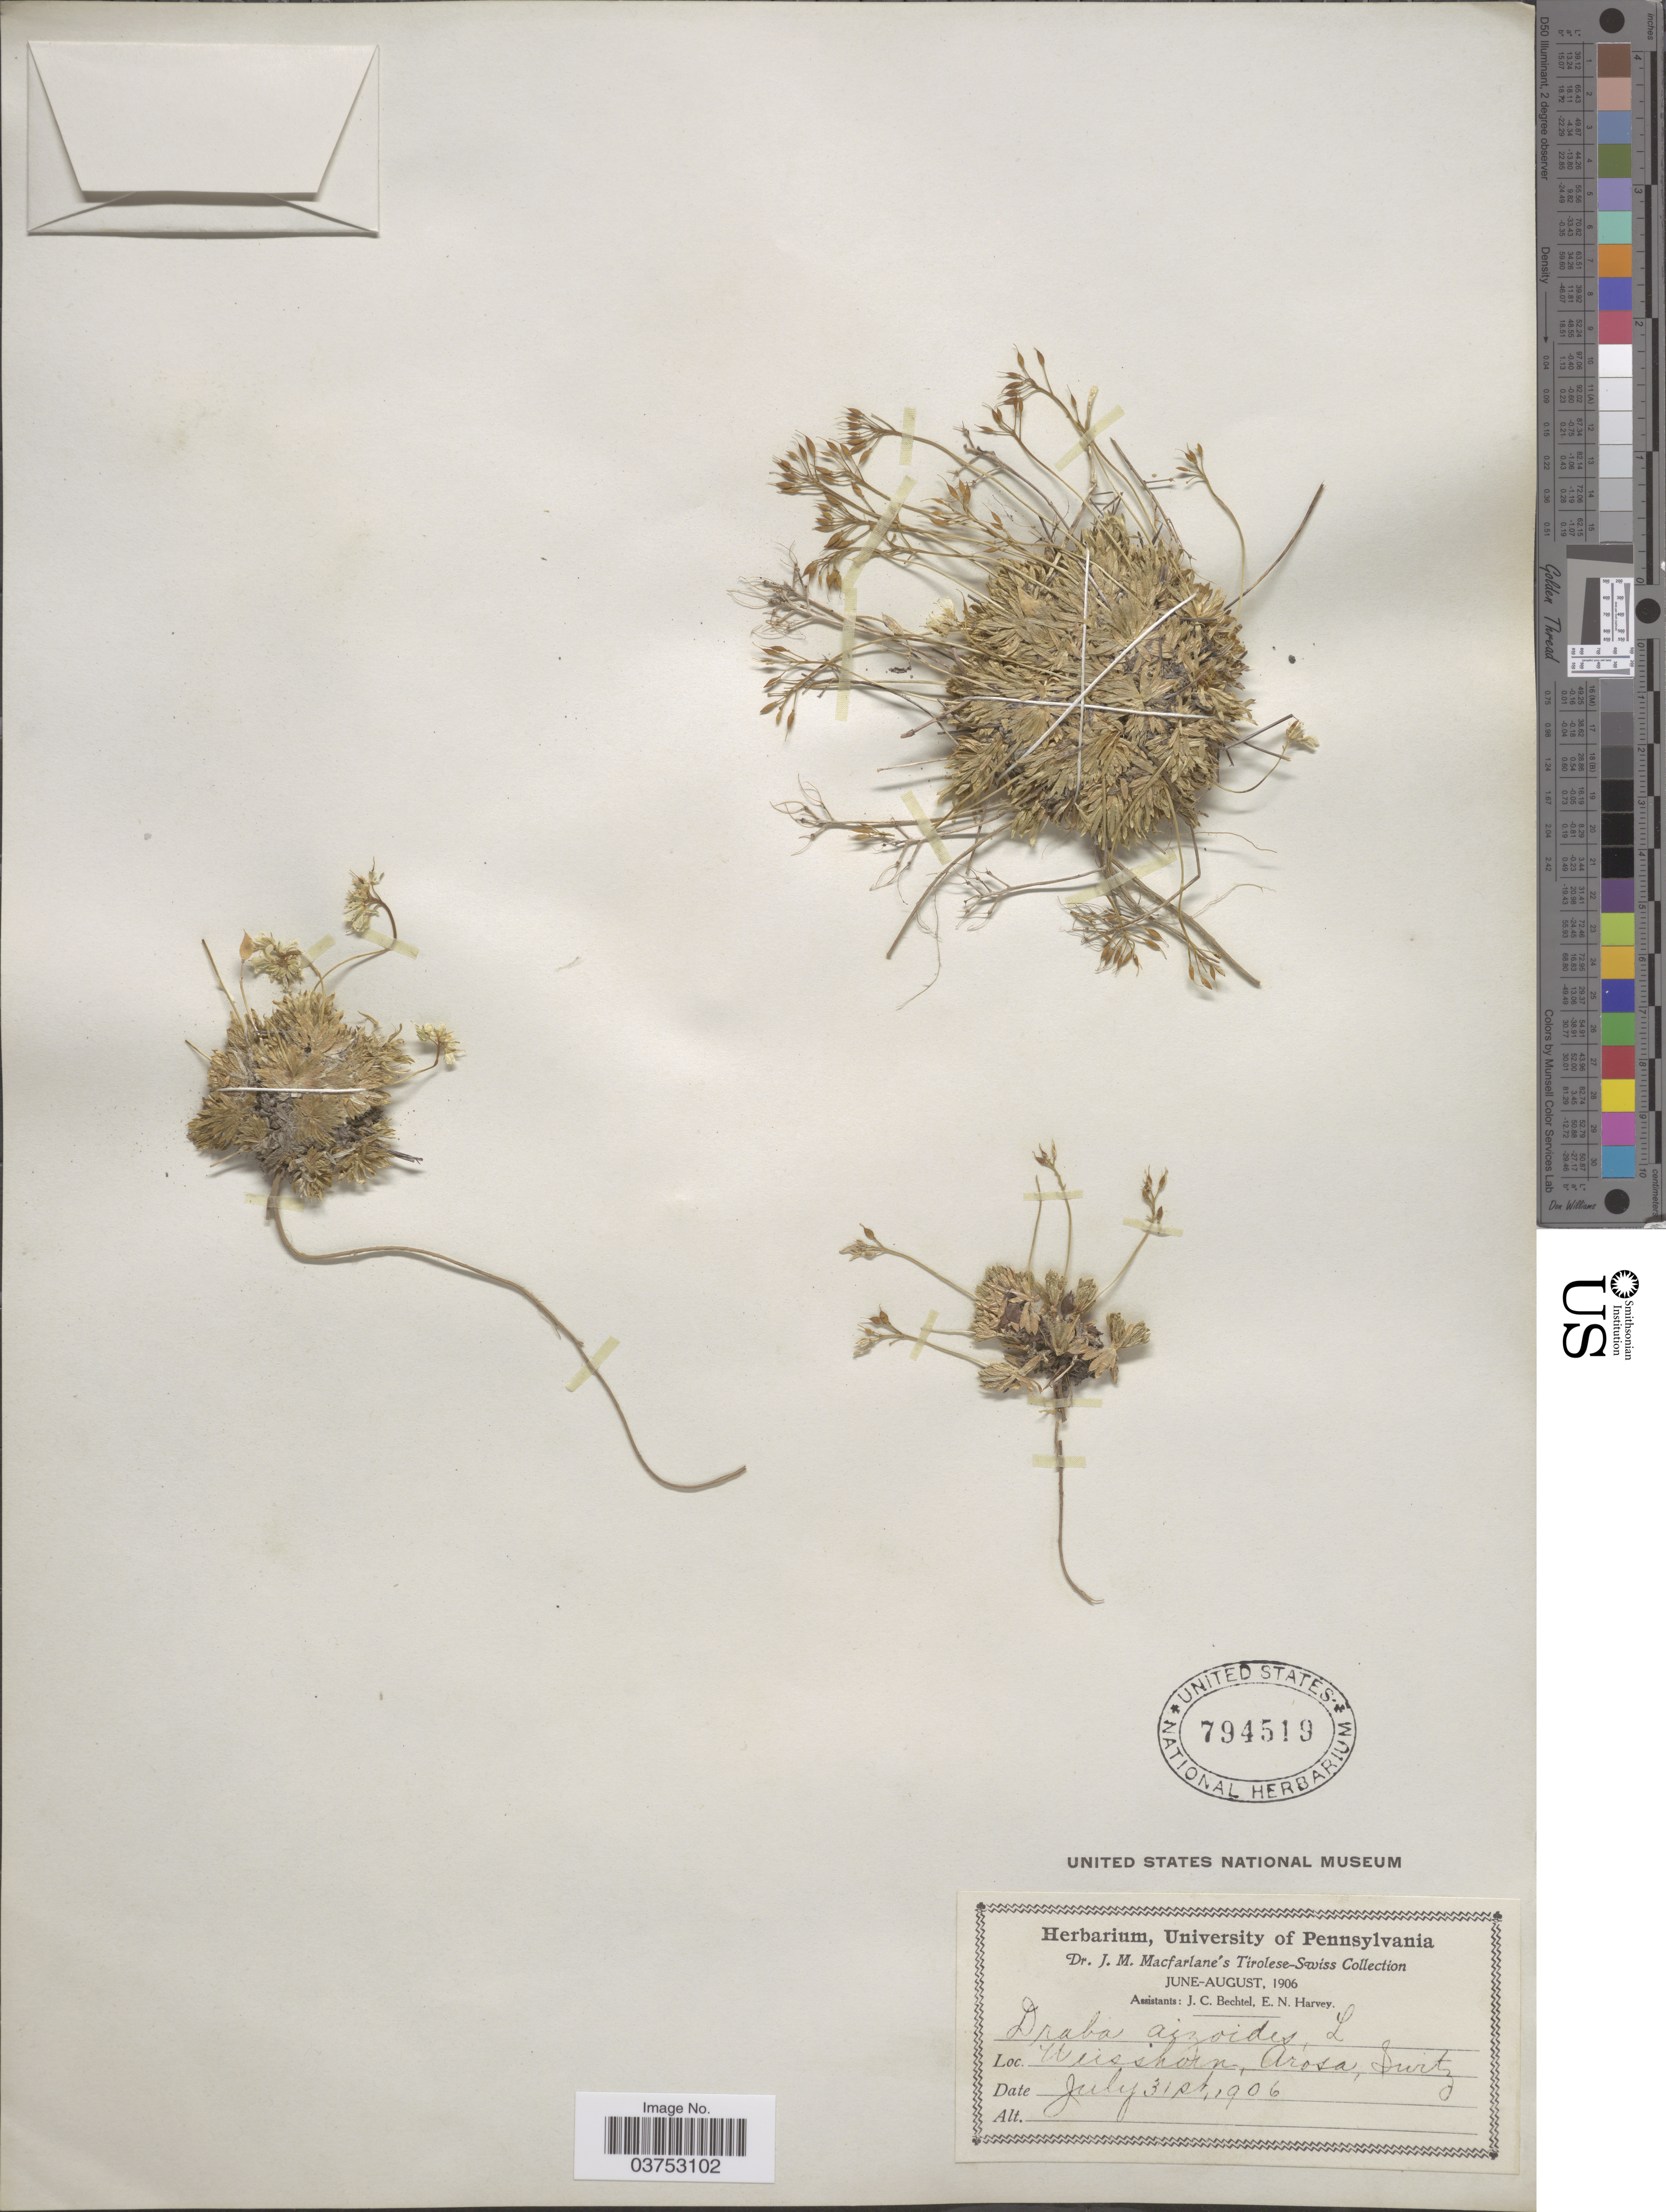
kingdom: Plantae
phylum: Tracheophyta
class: Magnoliopsida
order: Brassicales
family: Brassicaceae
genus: Draba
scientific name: Draba aizoides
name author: L.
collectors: J. Macfarlane, J. Bechtel & E. Harvey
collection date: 1906-07-31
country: Switzerland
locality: Weisshorn, Arosa, Switz.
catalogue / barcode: US 794519